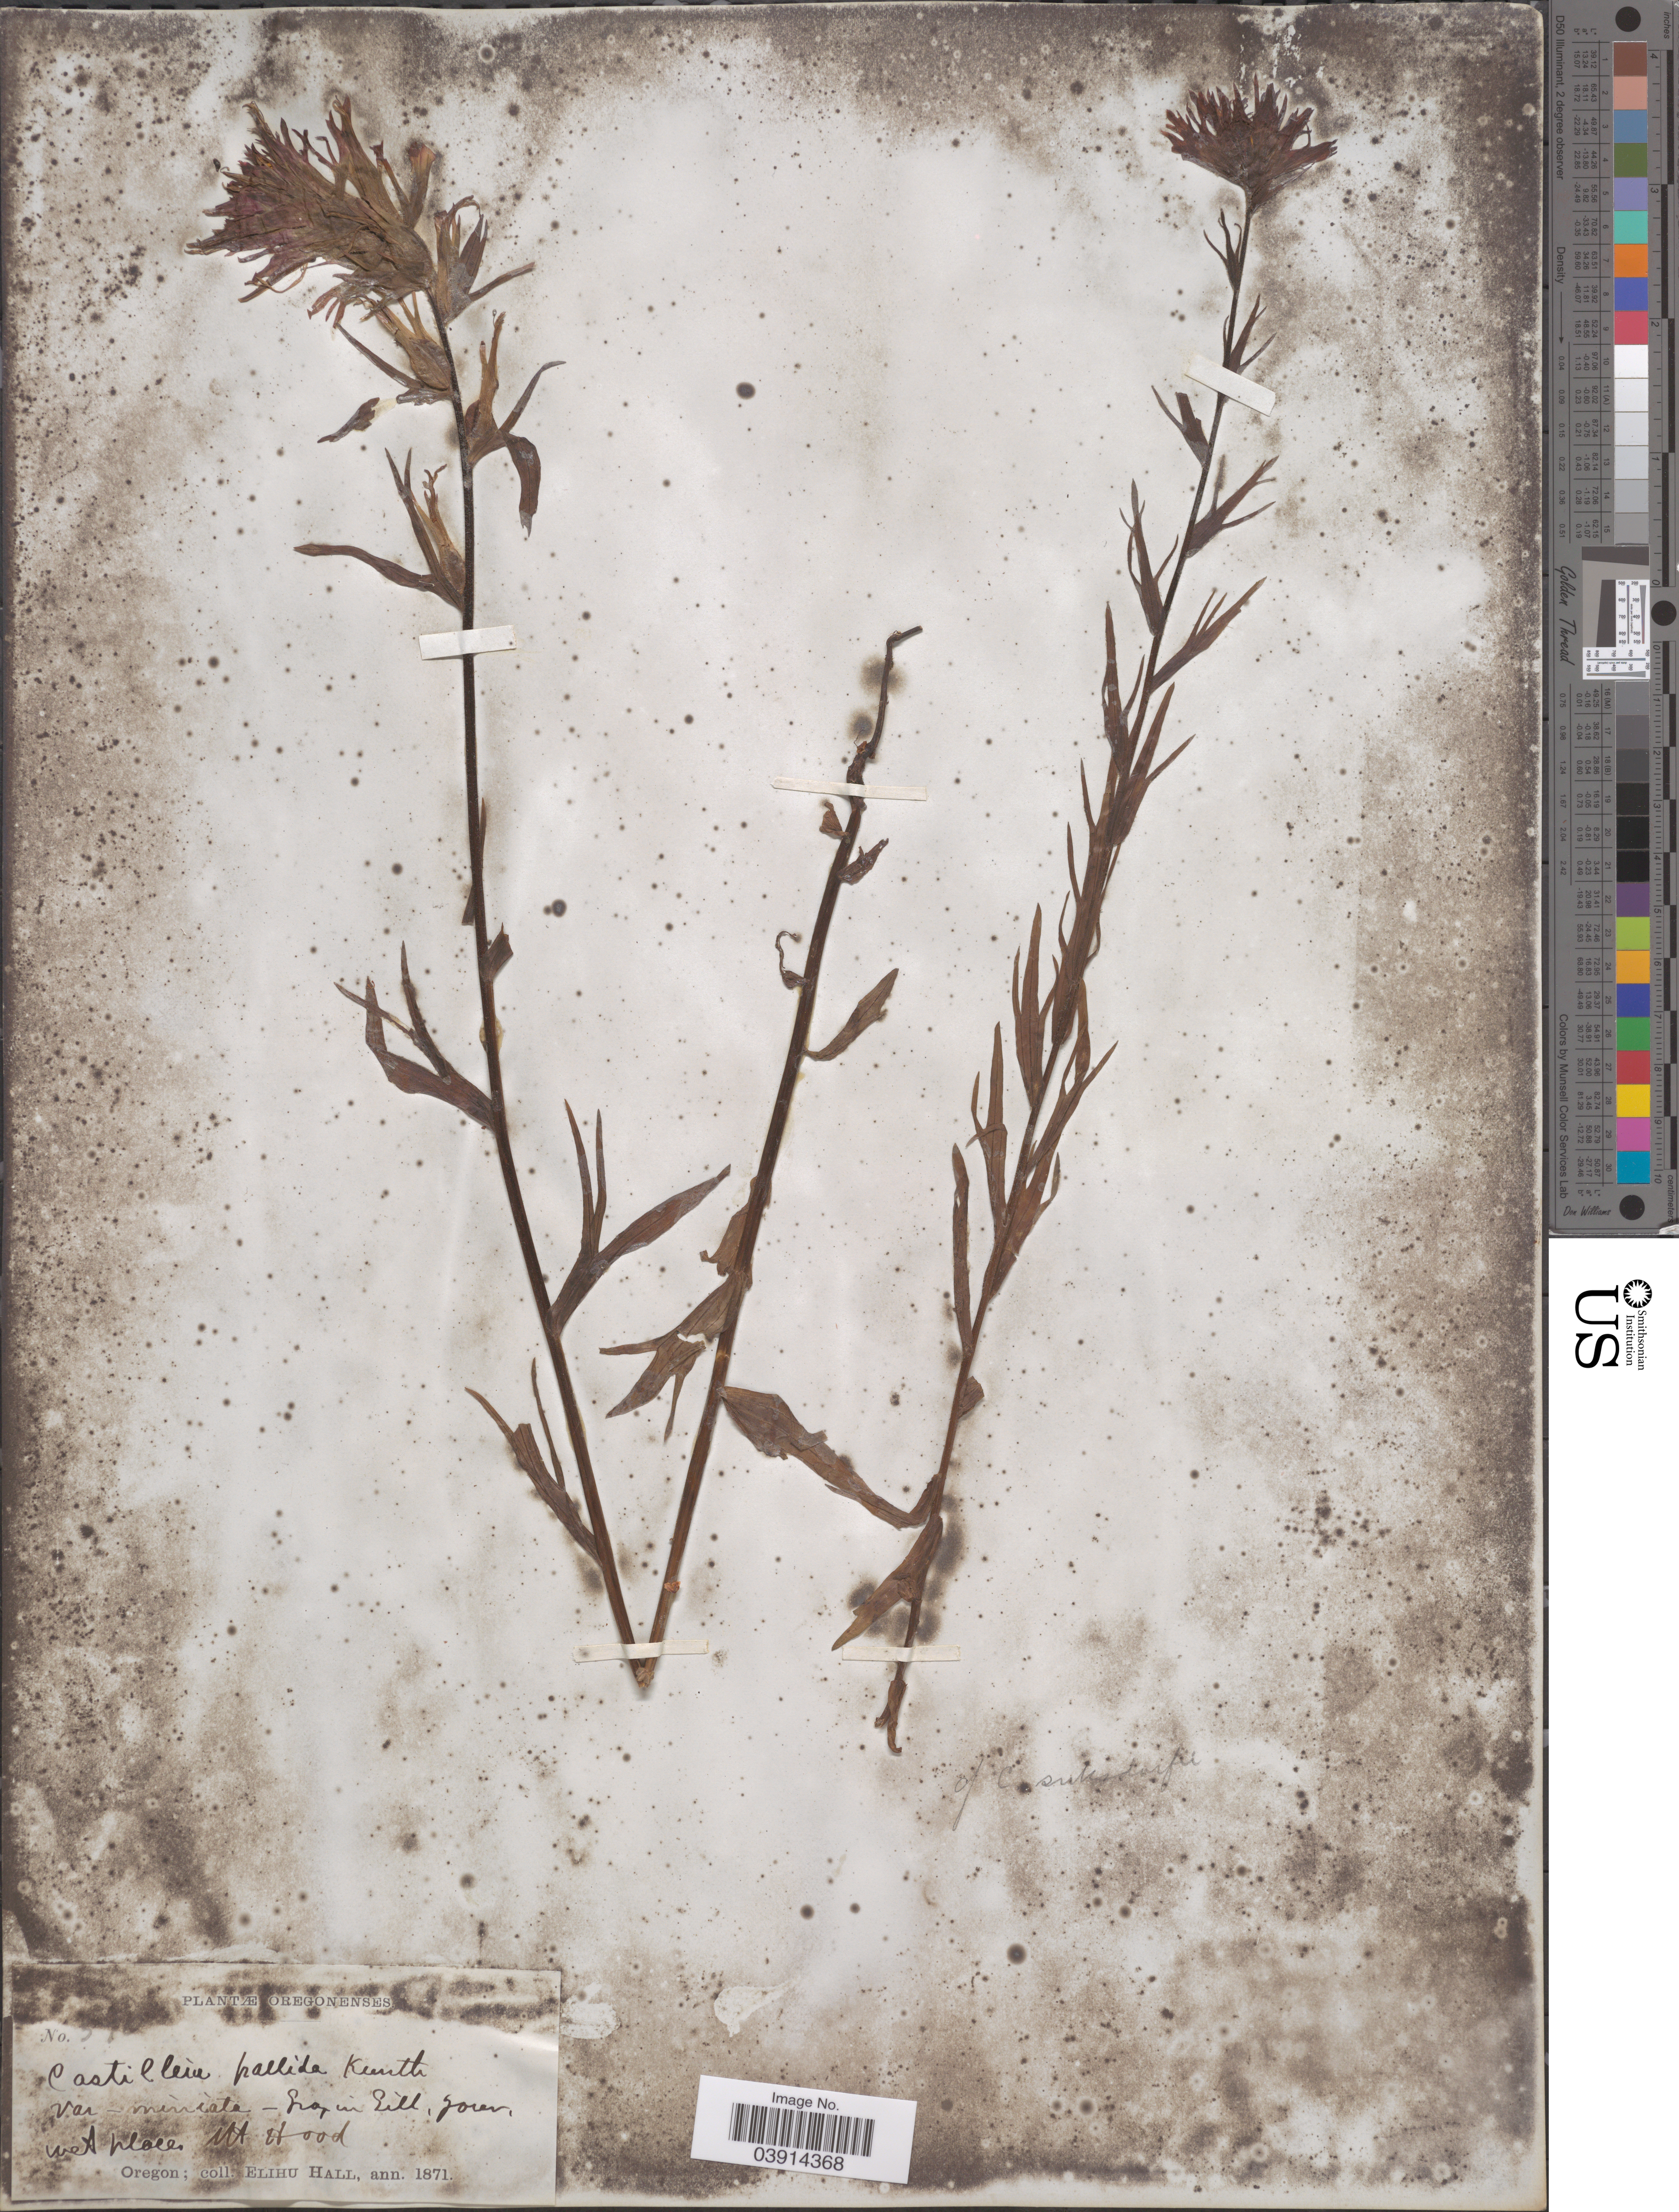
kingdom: Plantae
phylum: Tracheophyta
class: Magnoliopsida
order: Lamiales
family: Orobanchaceae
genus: Castilleja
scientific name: Castilleja suksdorfii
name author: A. Gray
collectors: E. Hall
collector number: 516*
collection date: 1871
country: United States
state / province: Oregon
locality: Mt. Hood.